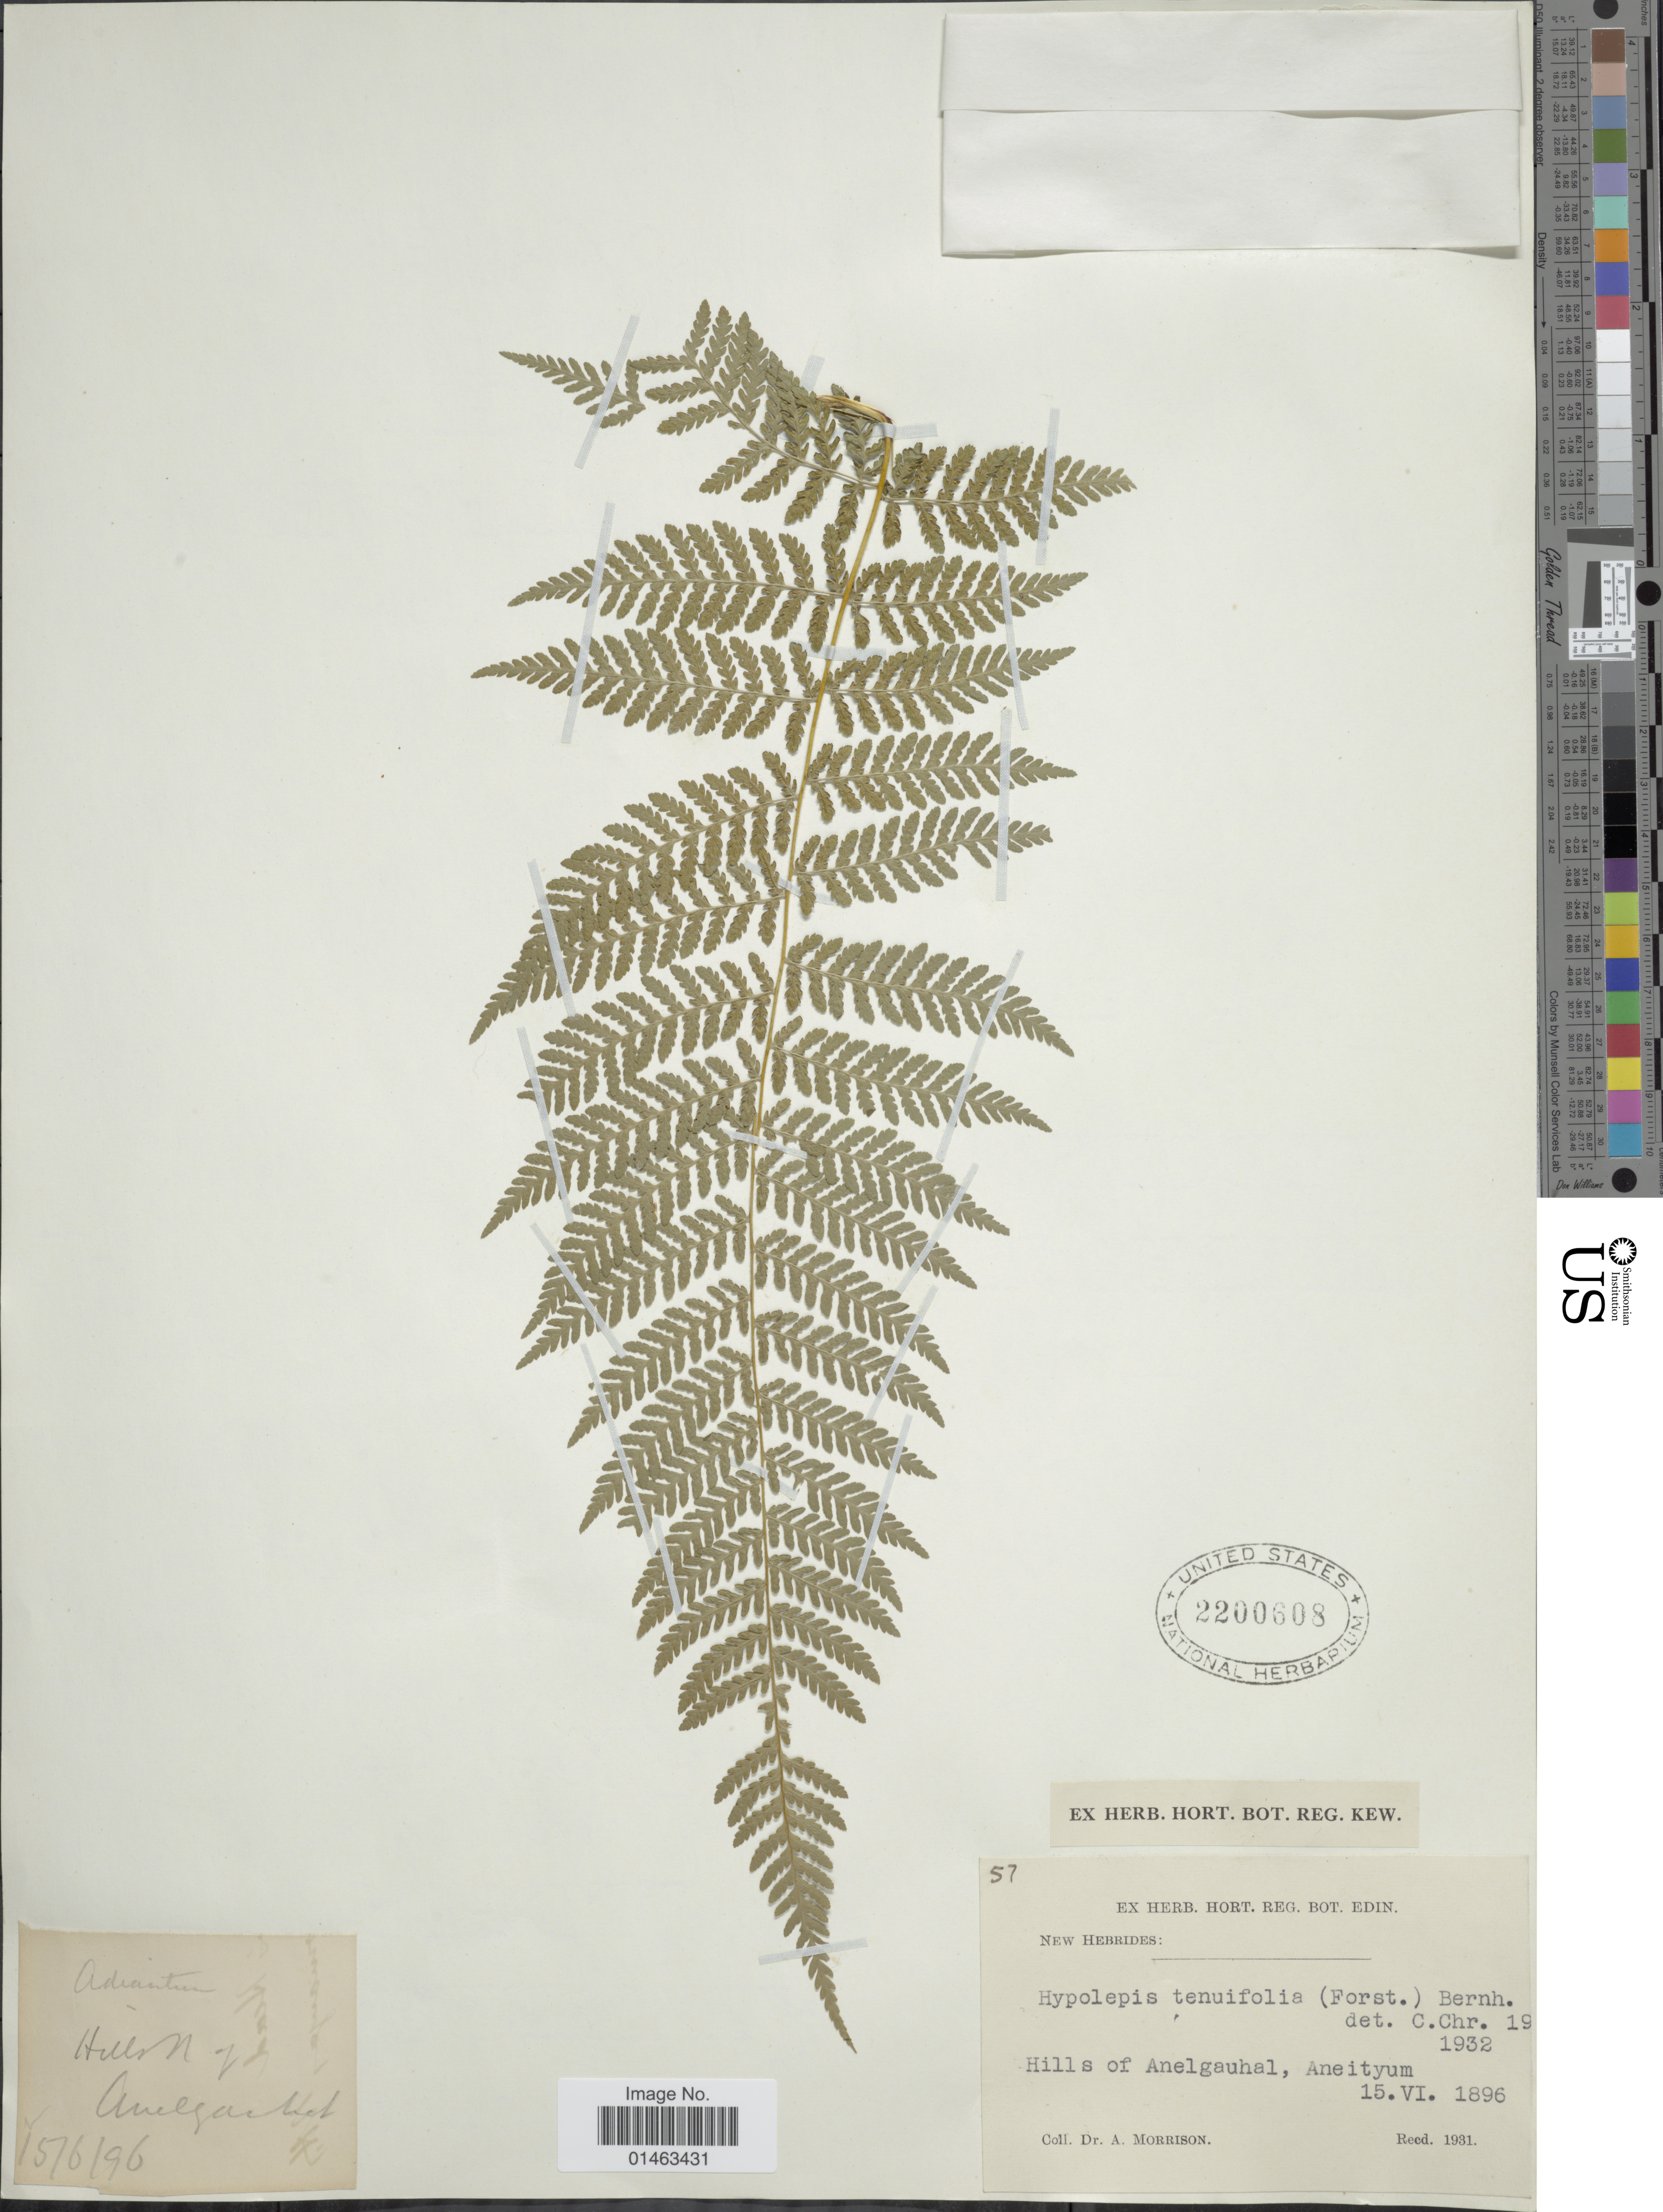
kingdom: Plantae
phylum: Tracheophyta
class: Polypodiopsida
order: Polypodiales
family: Dennstaedtiaceae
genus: Hypolepis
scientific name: Hypolepis tenuifolia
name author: (G. Forst.) Bernh.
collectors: A. Morrison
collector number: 57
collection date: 1896-06-15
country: Vanuatu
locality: Hills of Anelgauhal, Aneityum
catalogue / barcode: US 2200608